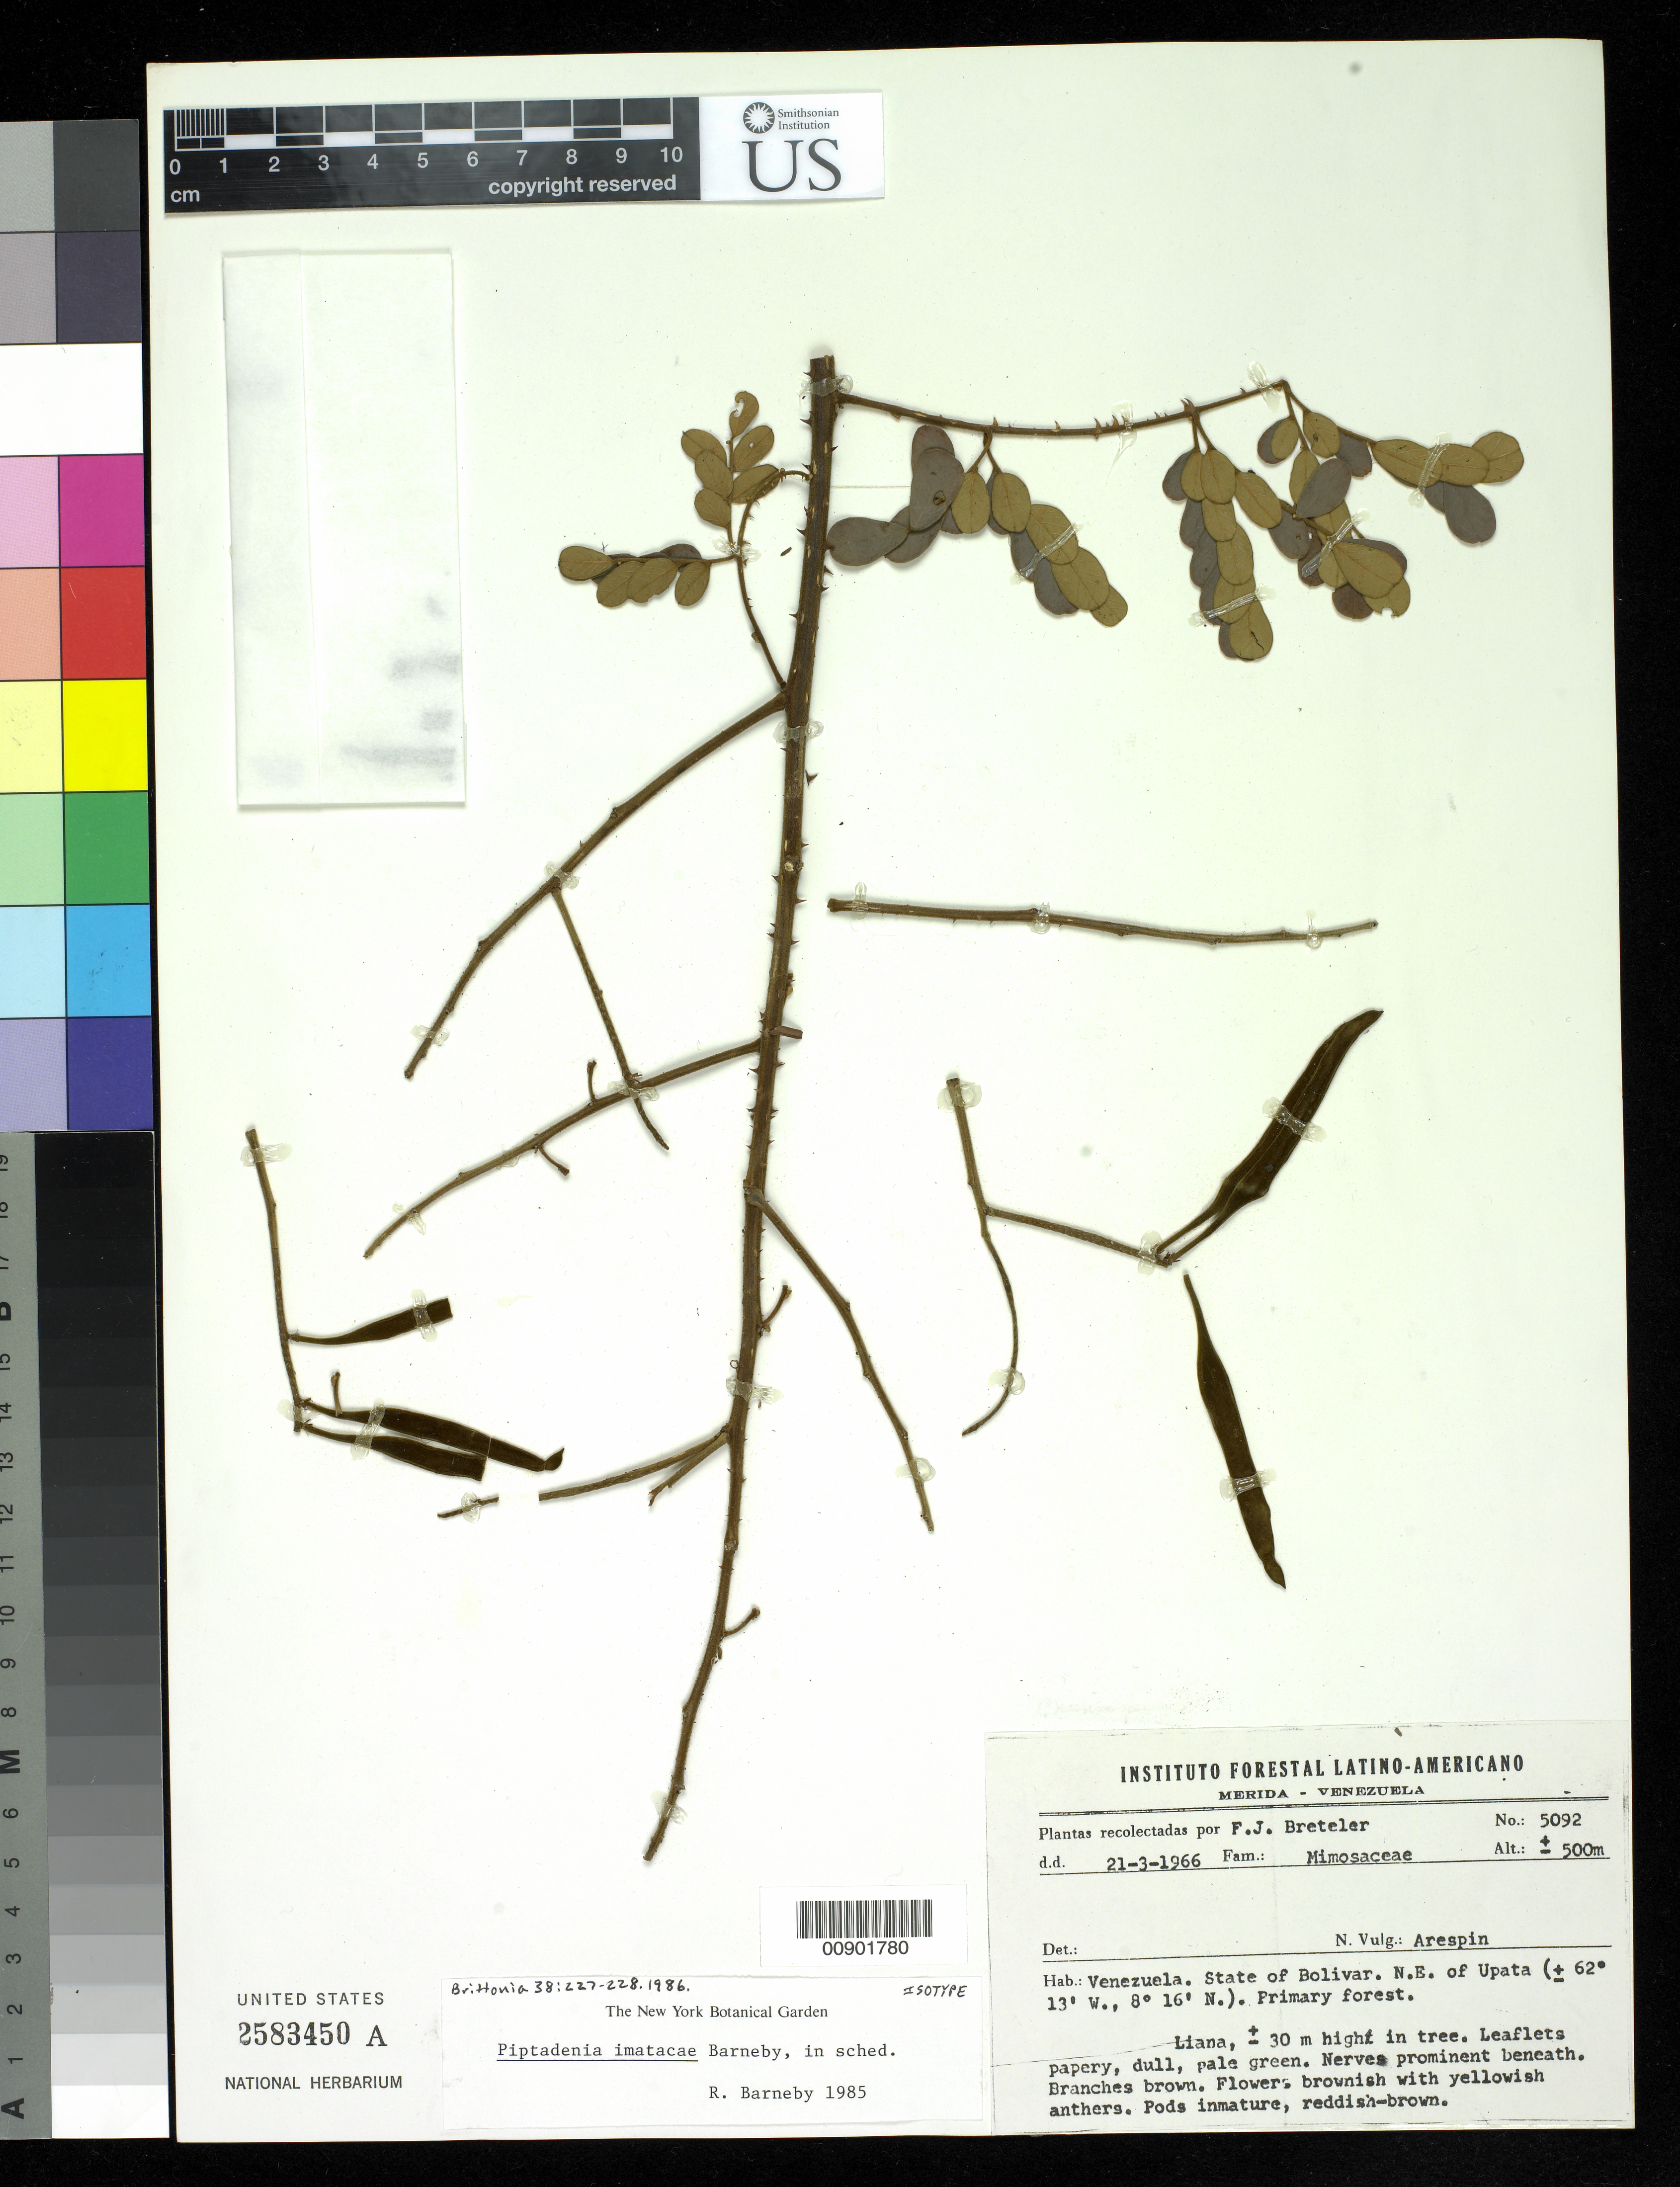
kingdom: Plantae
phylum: Tracheophyta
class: Magnoliopsida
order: Fabales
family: Fabaceae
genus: Piptadenia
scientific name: Piptadenia imatacae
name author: Barneby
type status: Isotype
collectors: F. J. Breteler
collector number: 5092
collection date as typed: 21 Mar 1966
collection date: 1966-03-21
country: Venezuela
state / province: Bolívar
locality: NE of Upata.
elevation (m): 500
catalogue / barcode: US 2583450A